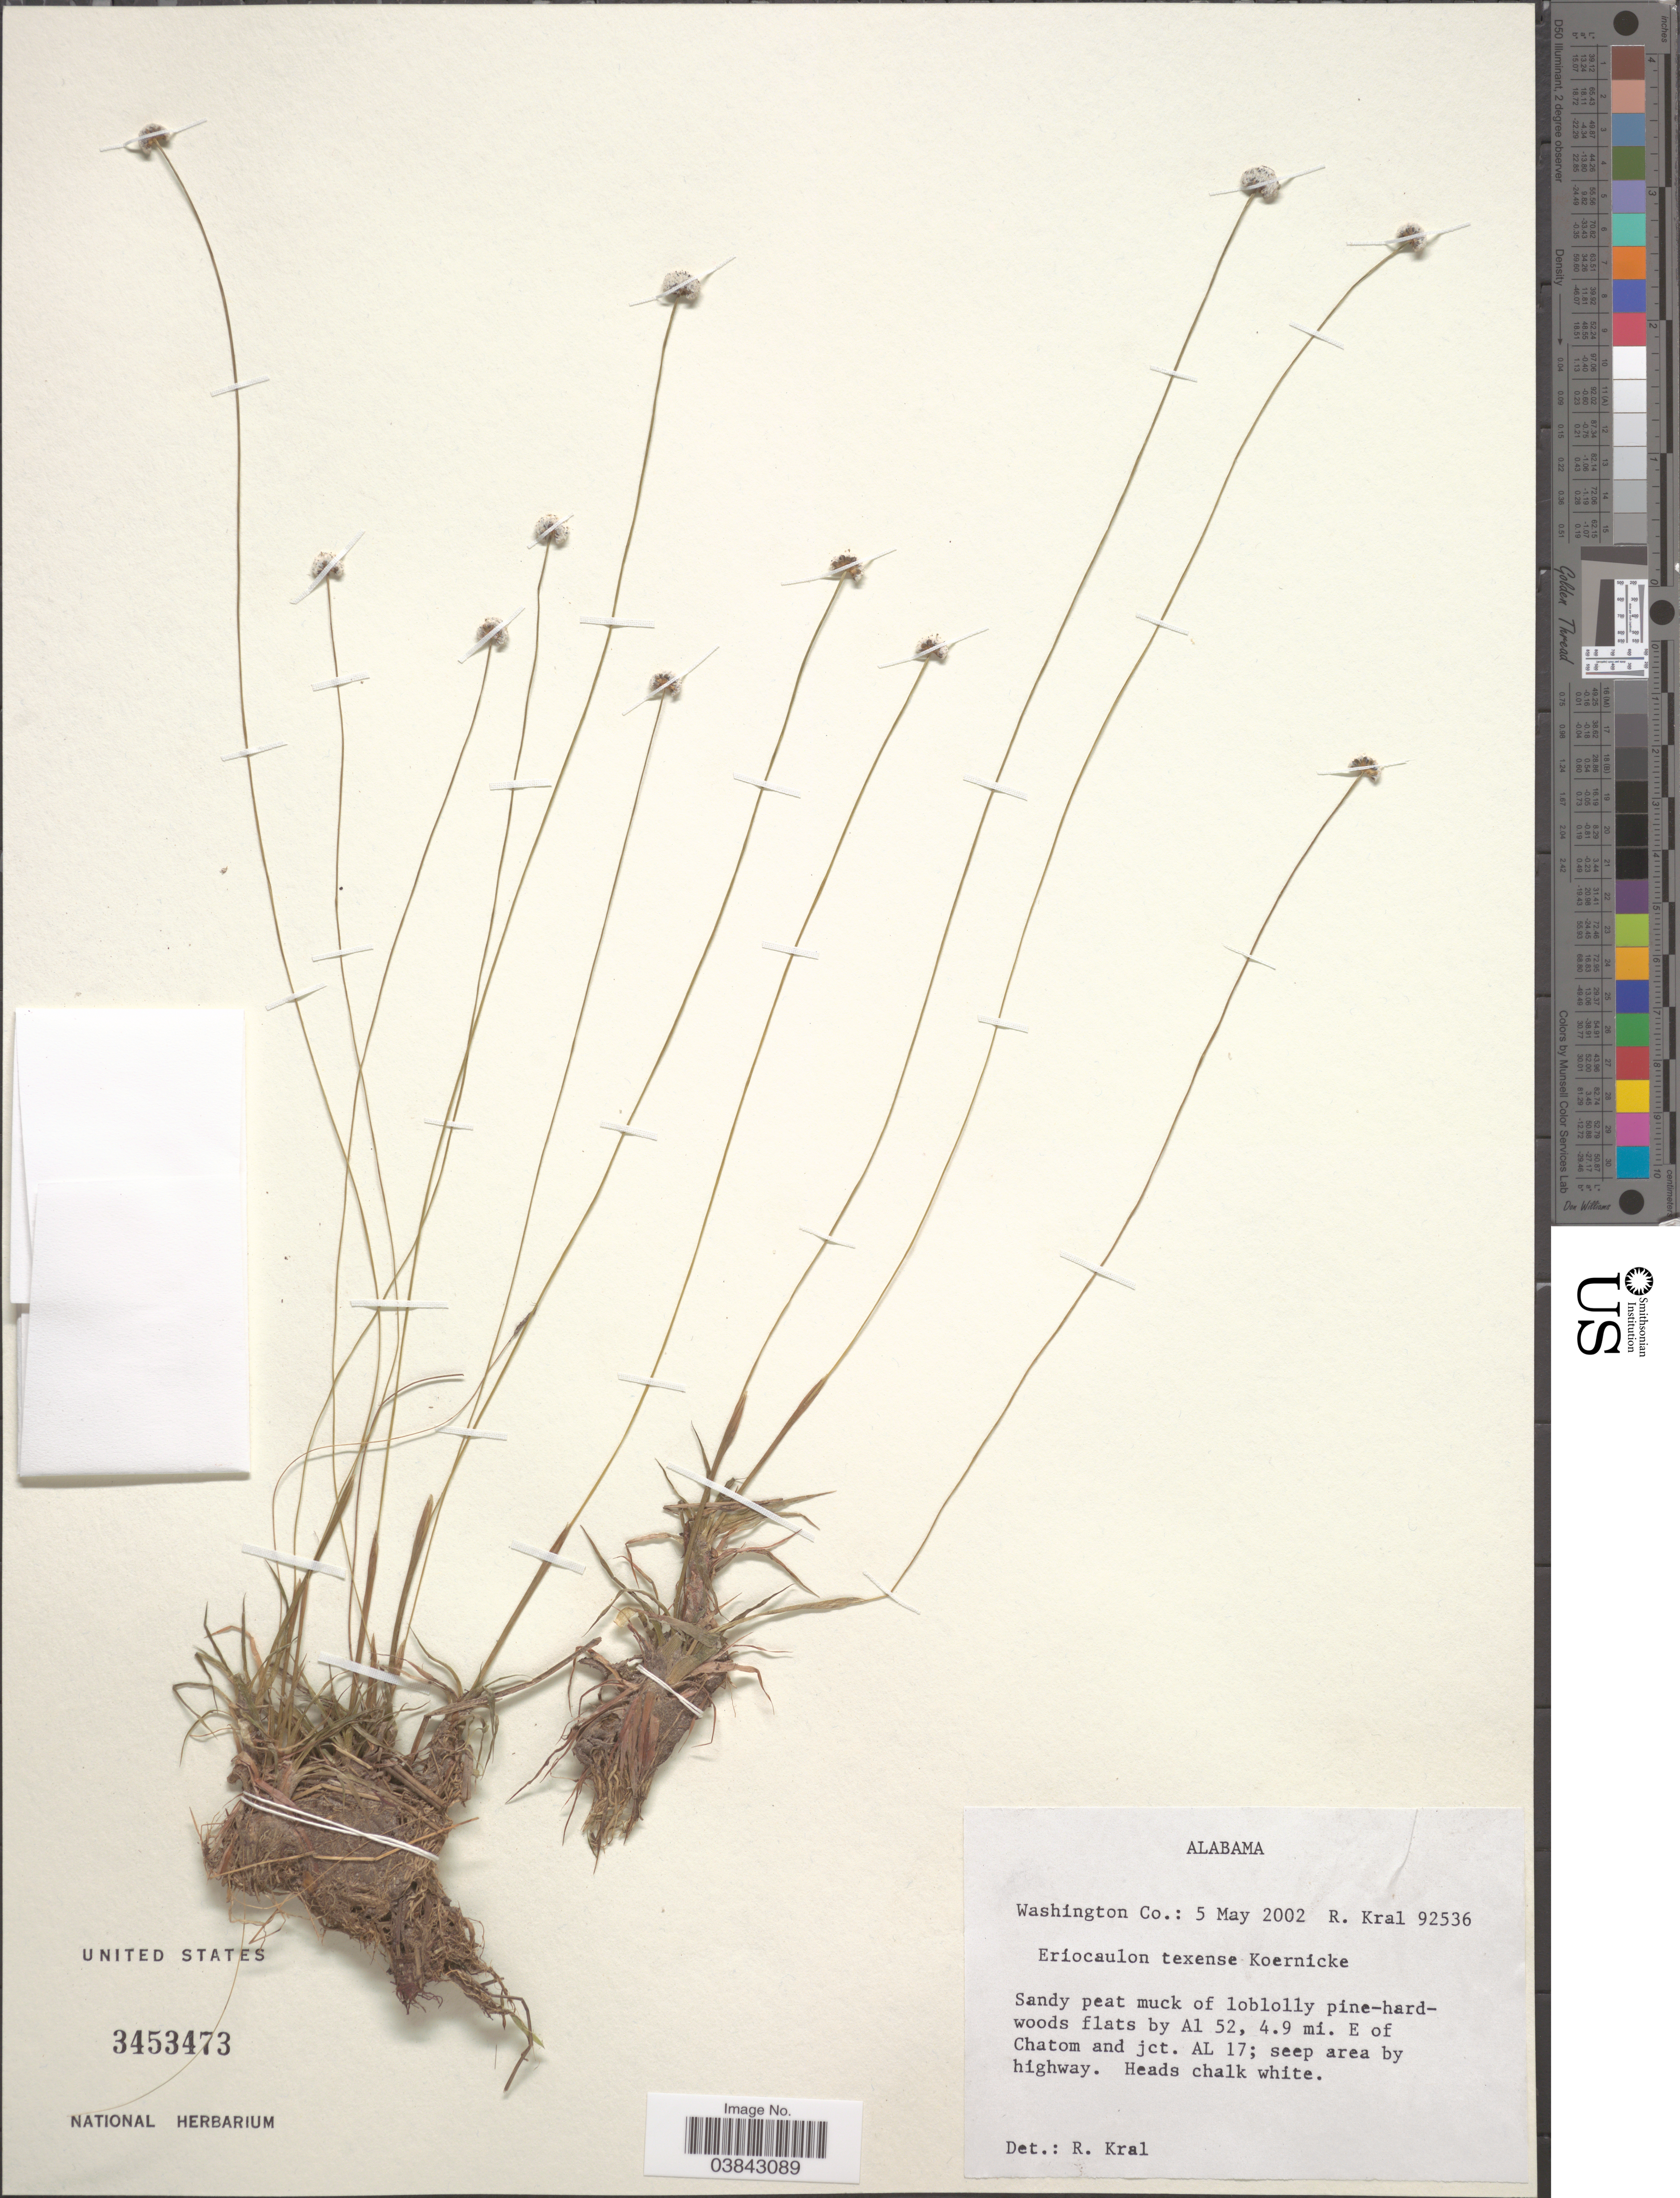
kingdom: Plantae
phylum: Tracheophyta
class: Liliopsida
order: Poales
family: Eriocaulaceae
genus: Eriocaulon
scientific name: Eriocaulon texense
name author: Körn.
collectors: R. Kral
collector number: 92536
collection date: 2002-05-05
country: United States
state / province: Alabama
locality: Washington Co. Al 52, 4.9 mi. E of Chatom and jct. AL 17.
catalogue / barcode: US 3453473